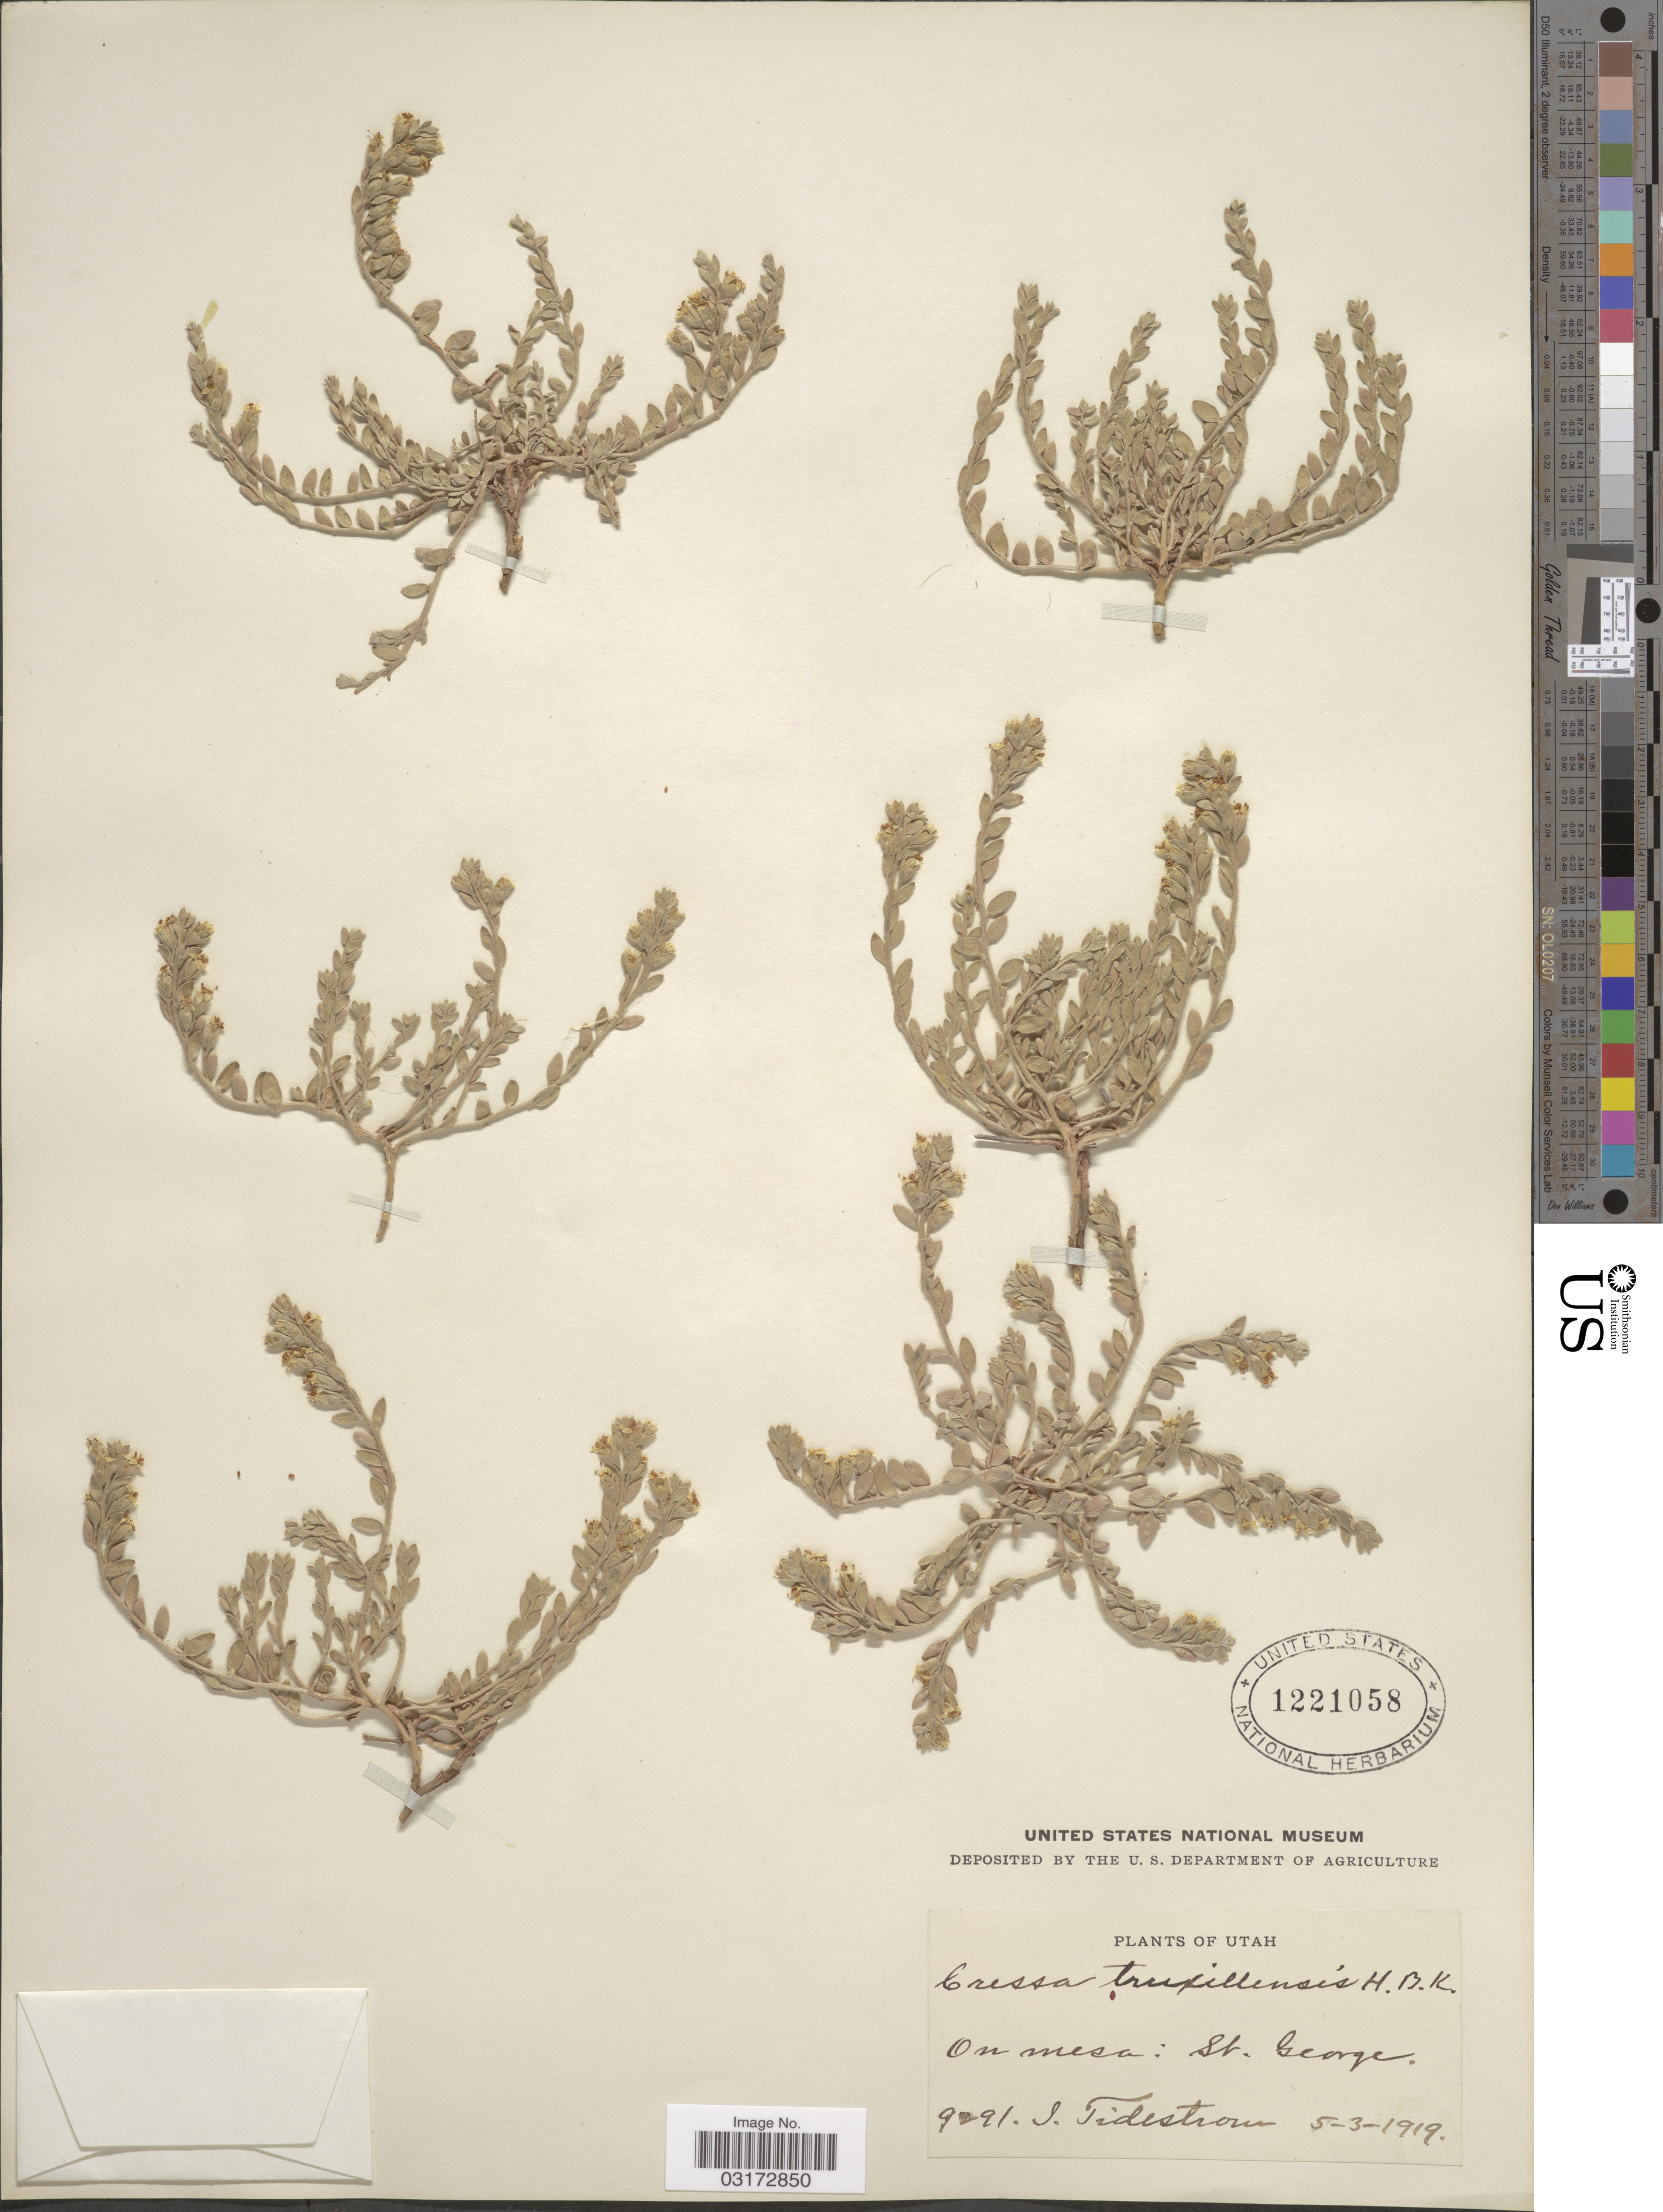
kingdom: Plantae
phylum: Tracheophyta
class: Magnoliopsida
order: Solanales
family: Convolvulaceae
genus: Cressa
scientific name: Cressa truxillensis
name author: Kunth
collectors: I. F. Tidestrom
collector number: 9291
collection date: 1919-05-03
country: United States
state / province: Utah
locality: On mesa: St. George.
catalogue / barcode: US 1221058